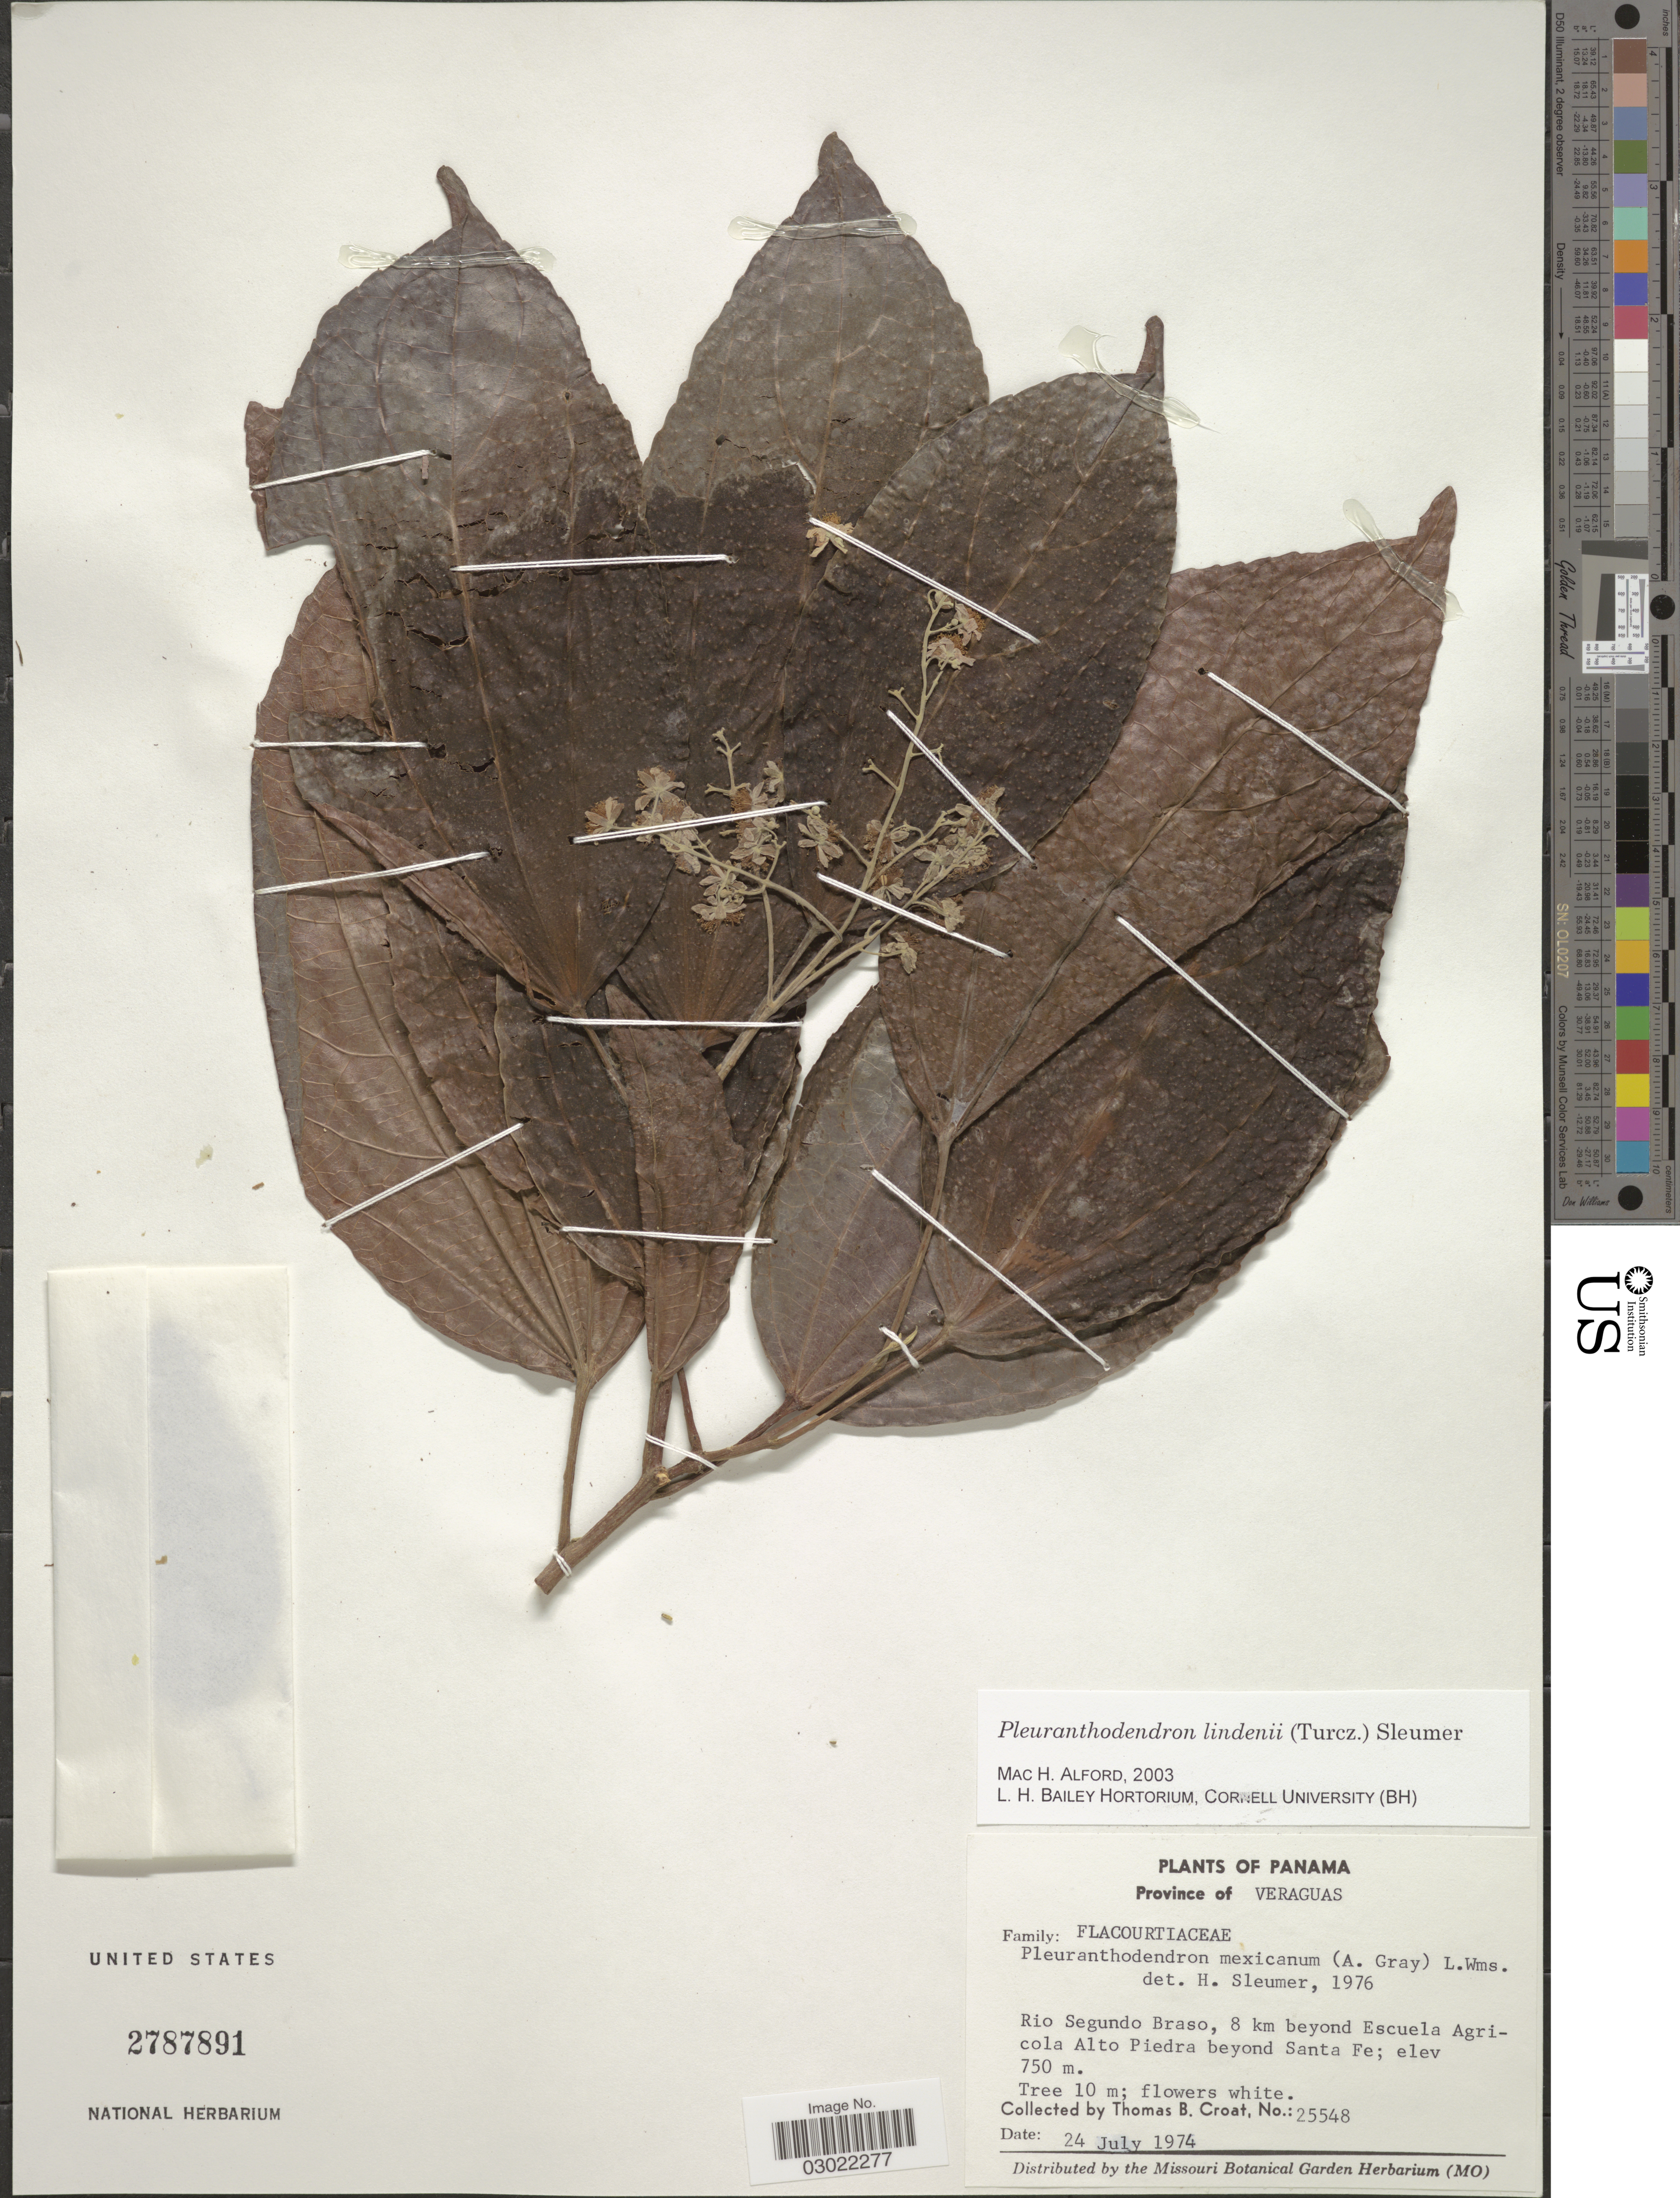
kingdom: Plantae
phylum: Tracheophyta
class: Magnoliopsida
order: Malpighiales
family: Salicaceae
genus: Pleuranthodendron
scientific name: Pleuranthodendron lindenii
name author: (Turcz.) Sleumer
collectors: T. B. Croat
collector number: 25548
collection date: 1974-07-24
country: Panama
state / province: Veraguas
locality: Rio Segundo Braso, 8 km beyond Escuela Agricola Alto Piedra beyond Santa Fe.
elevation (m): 750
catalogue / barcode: US 2787891